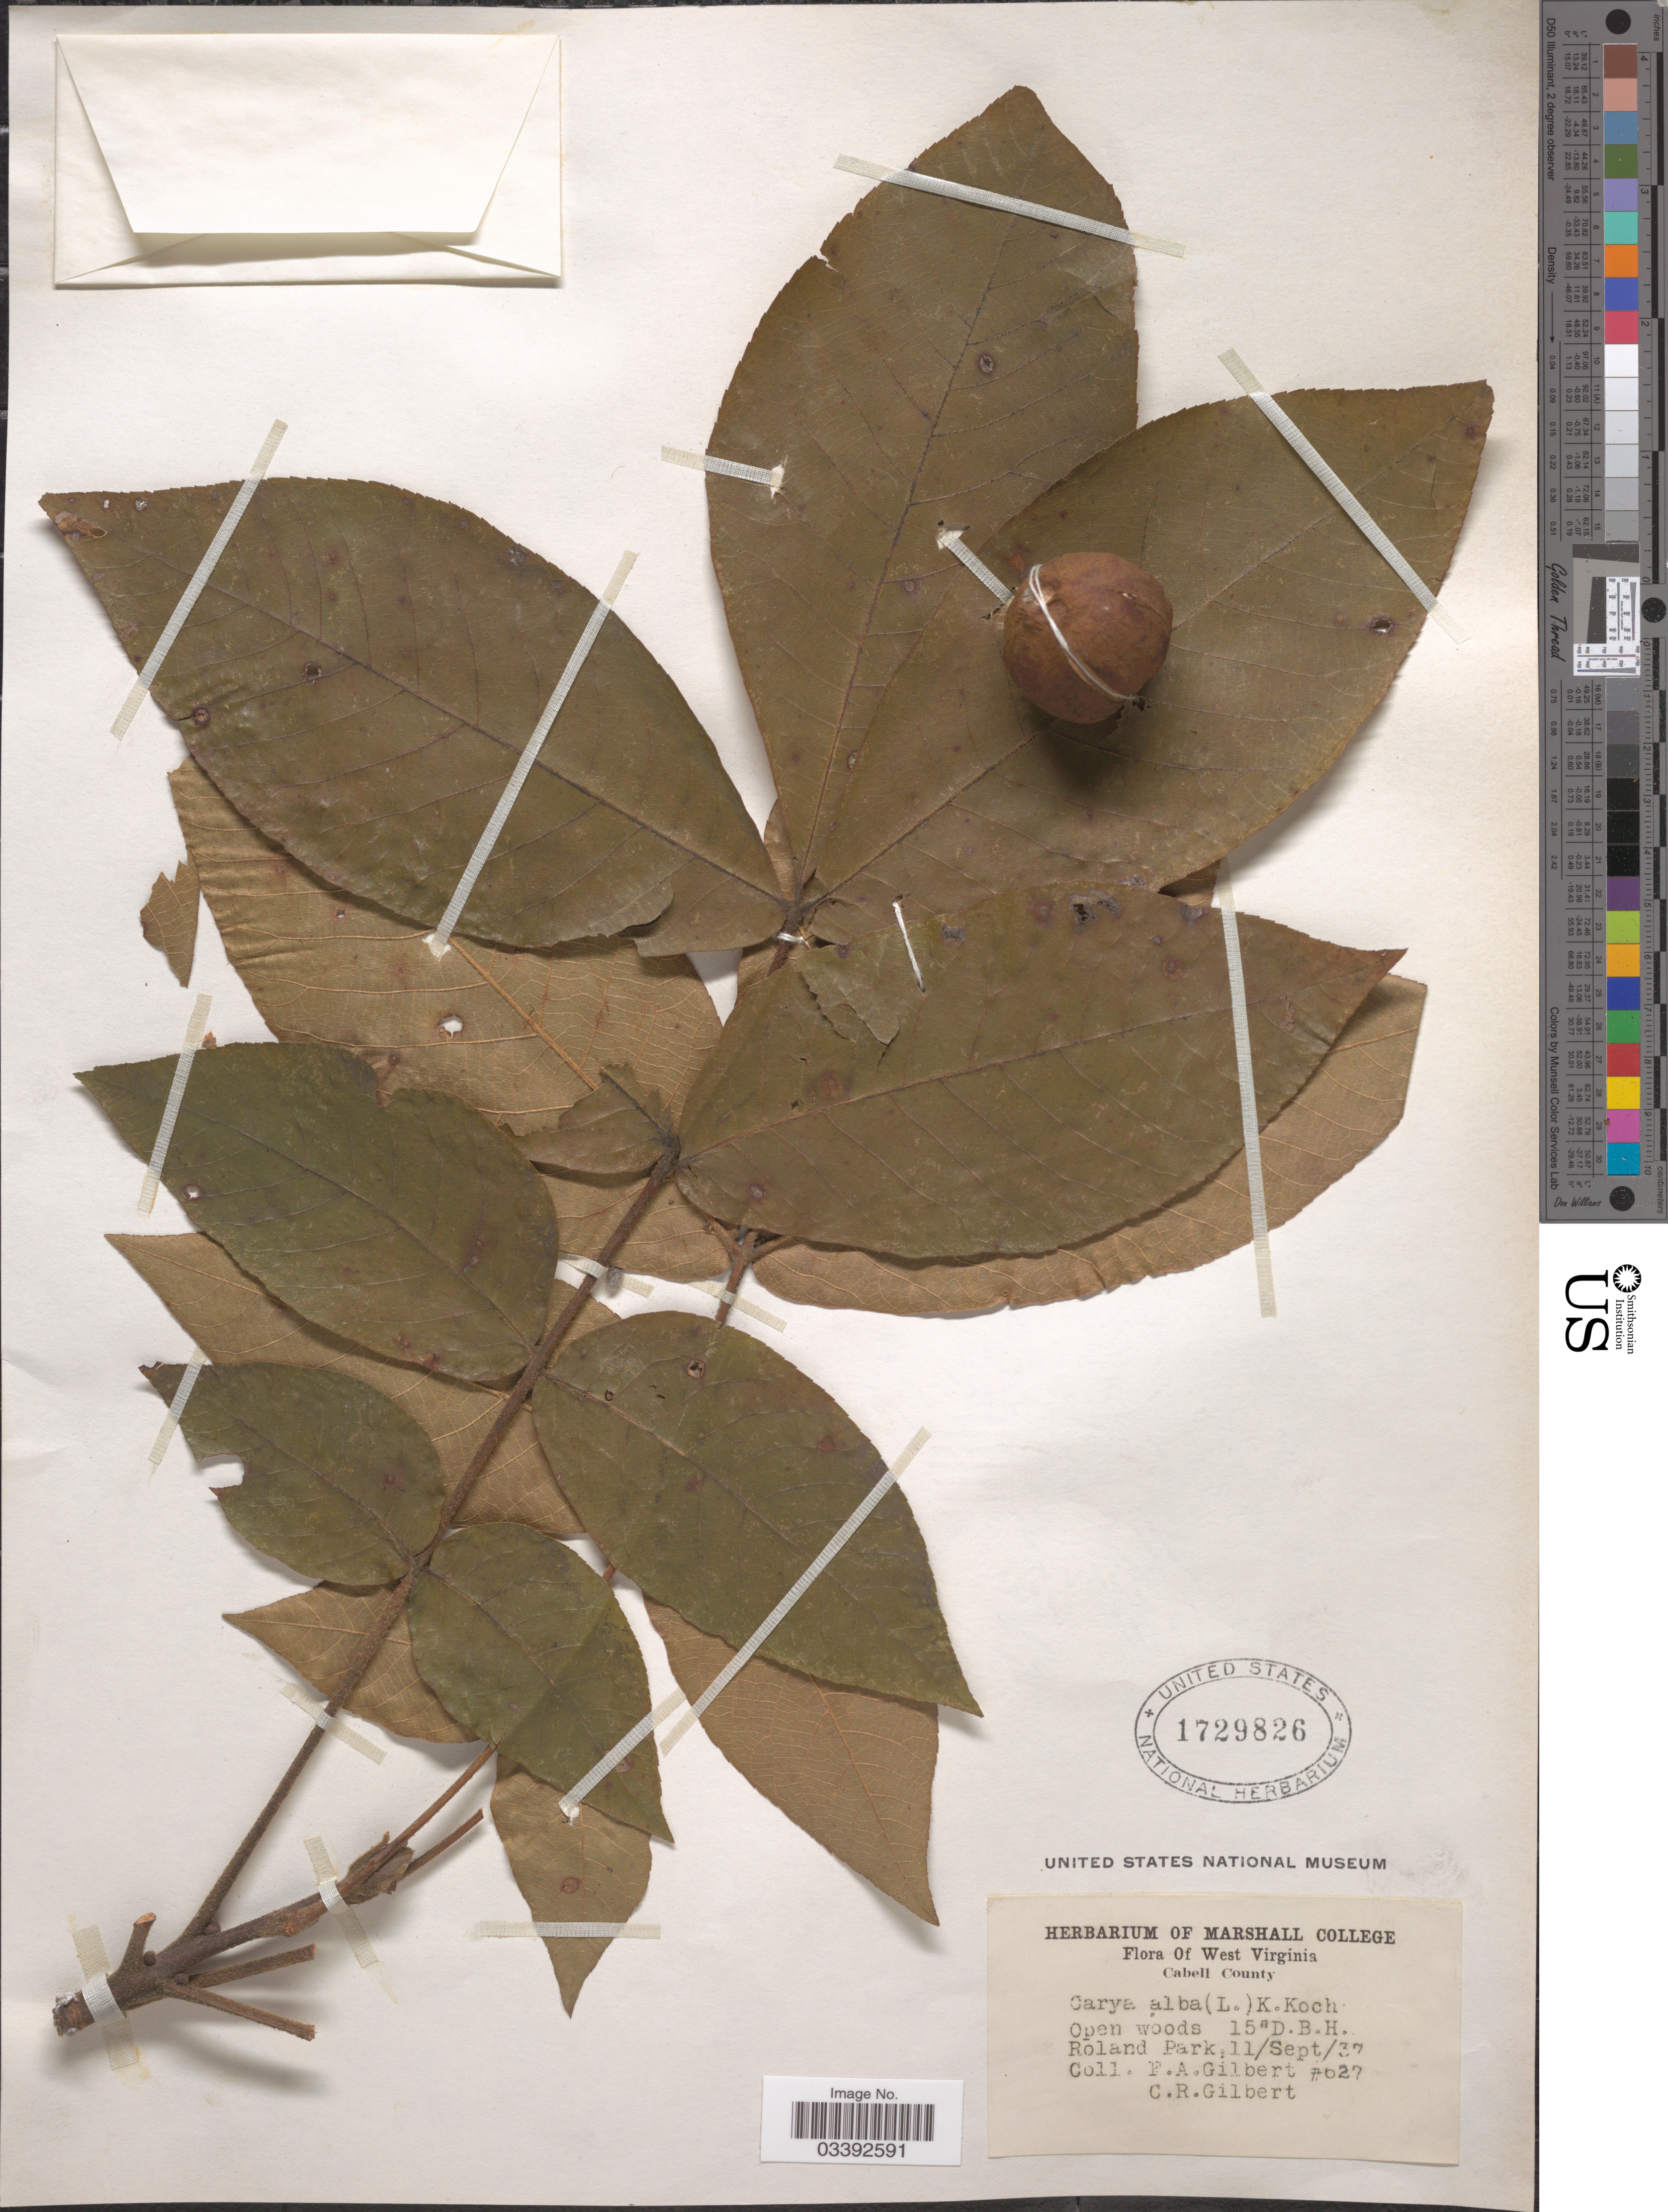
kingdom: Plantae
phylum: Tracheophyta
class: Magnoliopsida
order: Fagales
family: Juglandaceae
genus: Carya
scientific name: Carya tomentosa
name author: (Lam.) Nutt.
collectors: F. A. Gilbert & C. Gilbert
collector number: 627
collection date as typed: Transcribed d/m/y: 11/9/37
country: United States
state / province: West Virginia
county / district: Cabell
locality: Cabell County. Roland Park.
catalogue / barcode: US 1729826